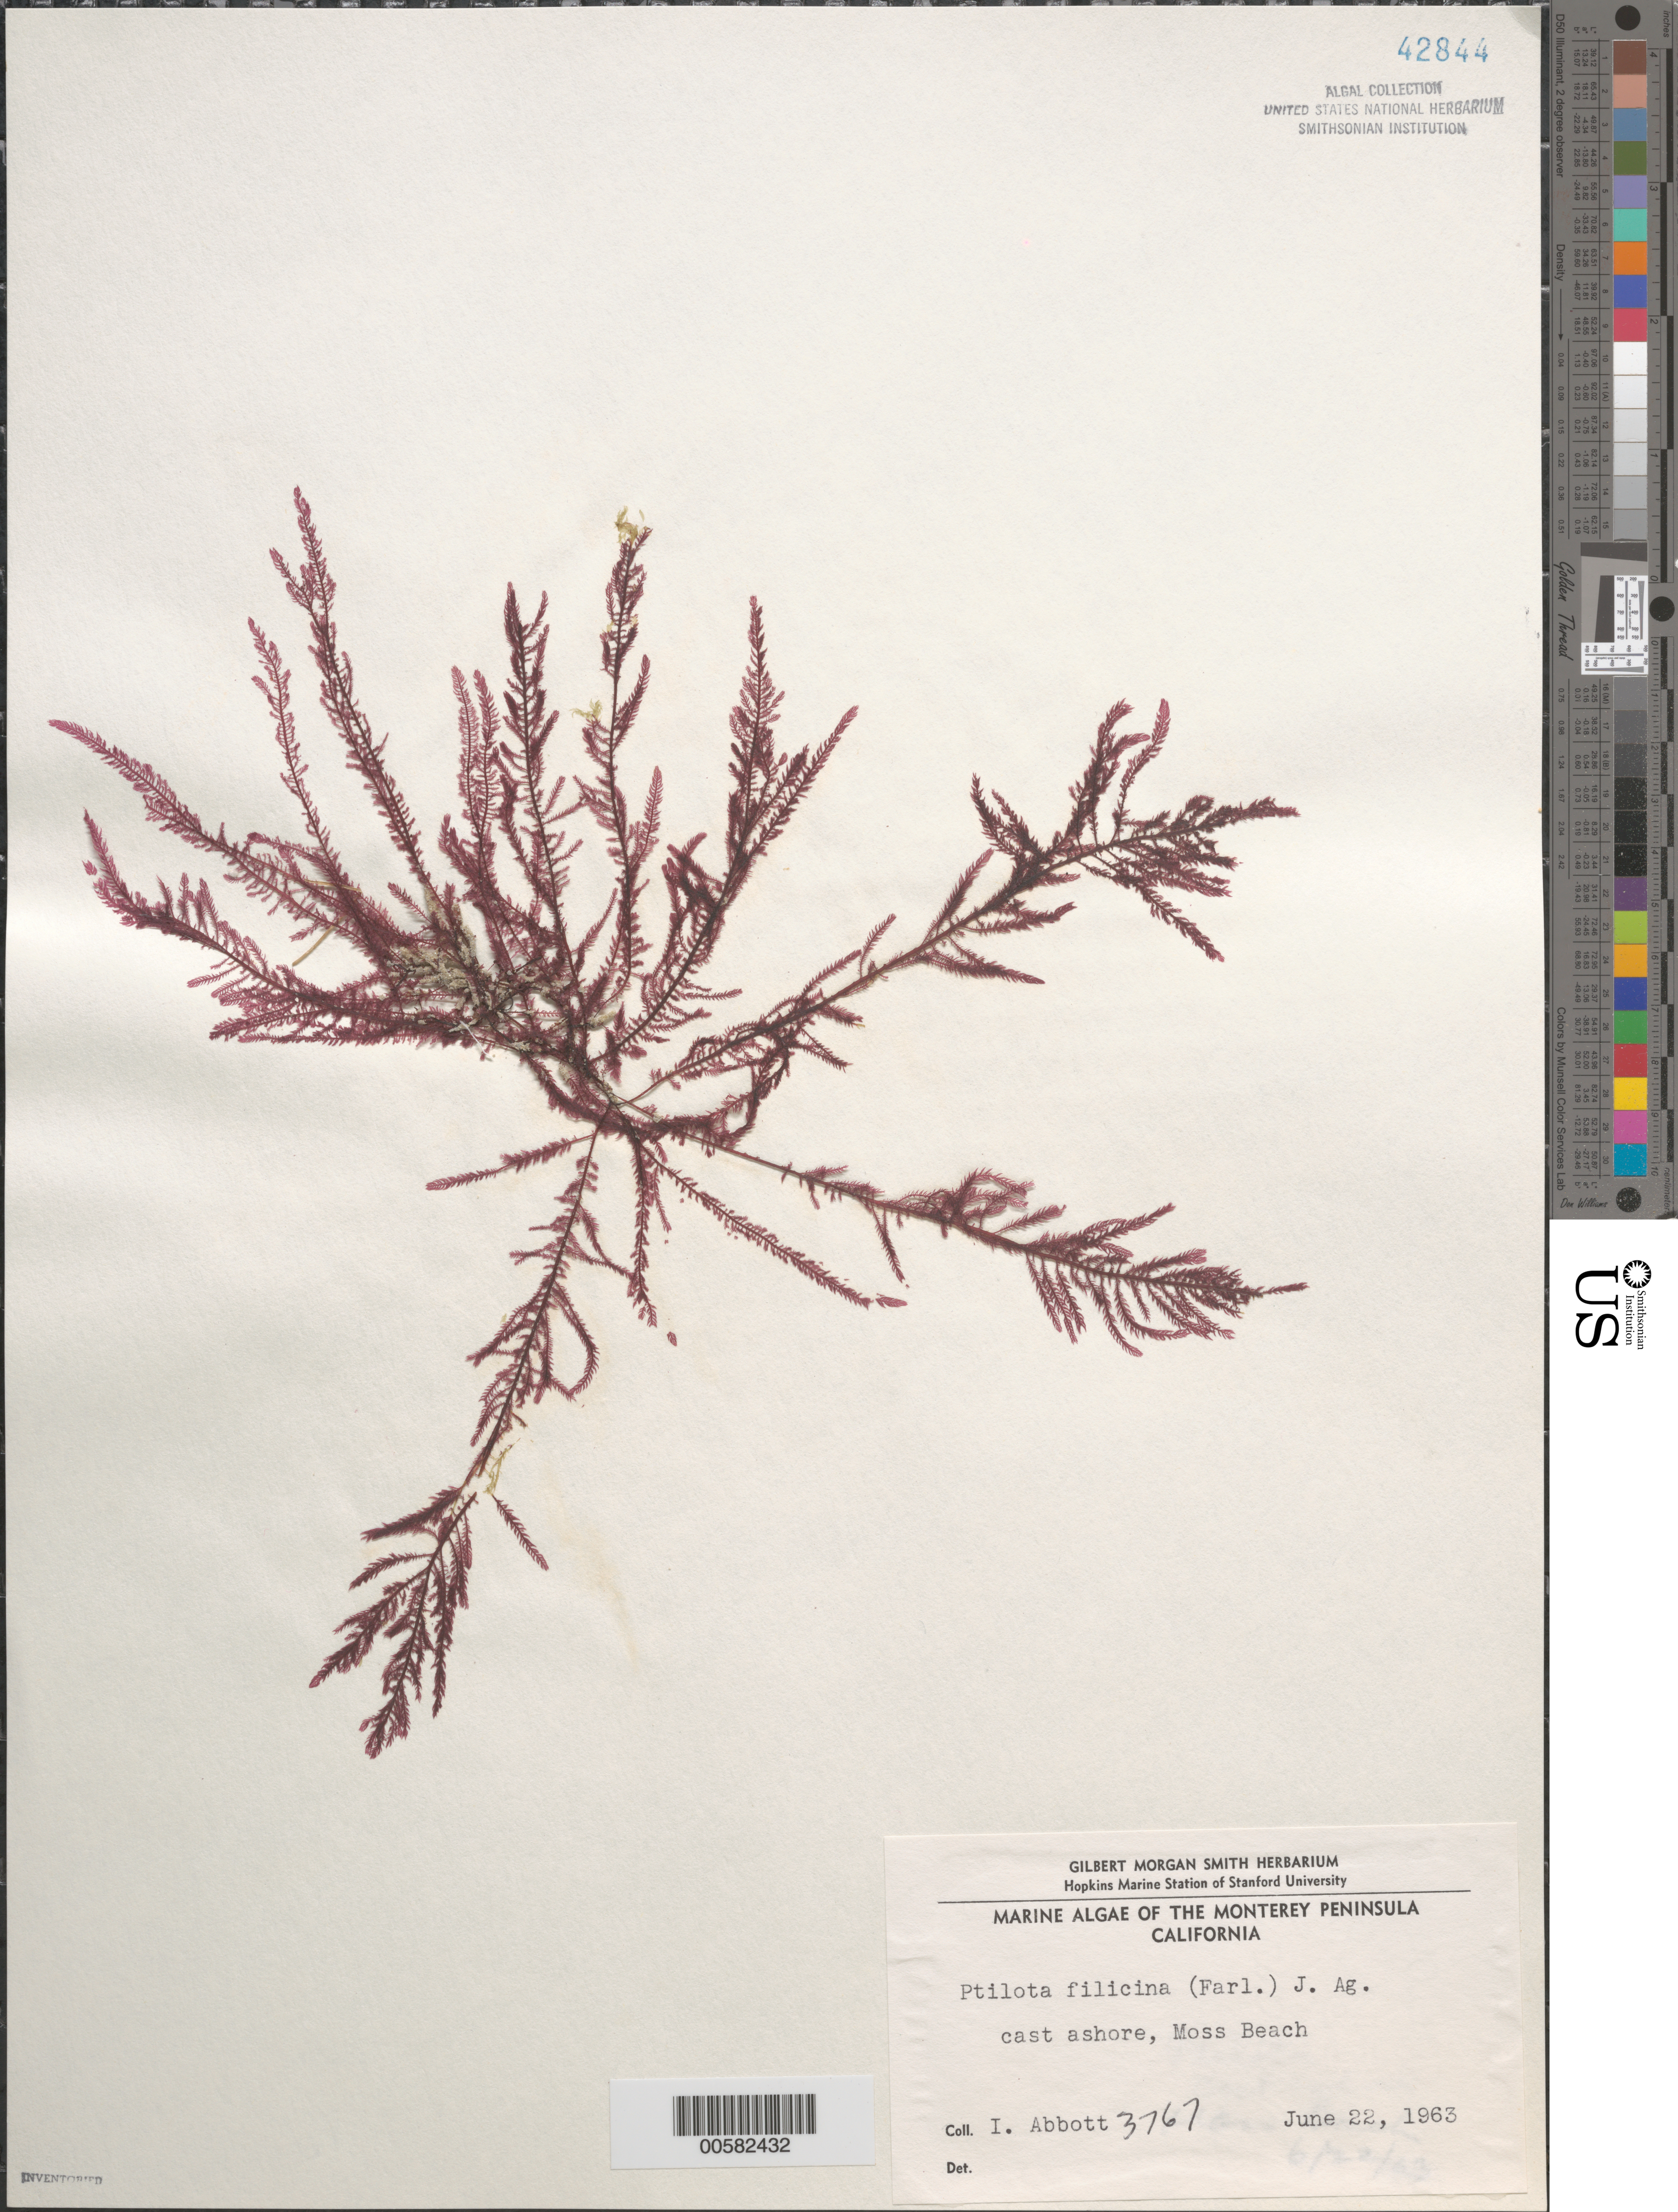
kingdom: Plantae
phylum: Rhodophyta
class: Florideophyceae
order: Ceramiales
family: Wrangeliaceae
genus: Ptilota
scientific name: Ptilota filicina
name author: J. Agardh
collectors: I. A. Abbott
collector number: IAA 3767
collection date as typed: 22 Jun 1963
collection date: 1963-06-22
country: United States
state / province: California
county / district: Monterey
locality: Moss Beach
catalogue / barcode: US 42844